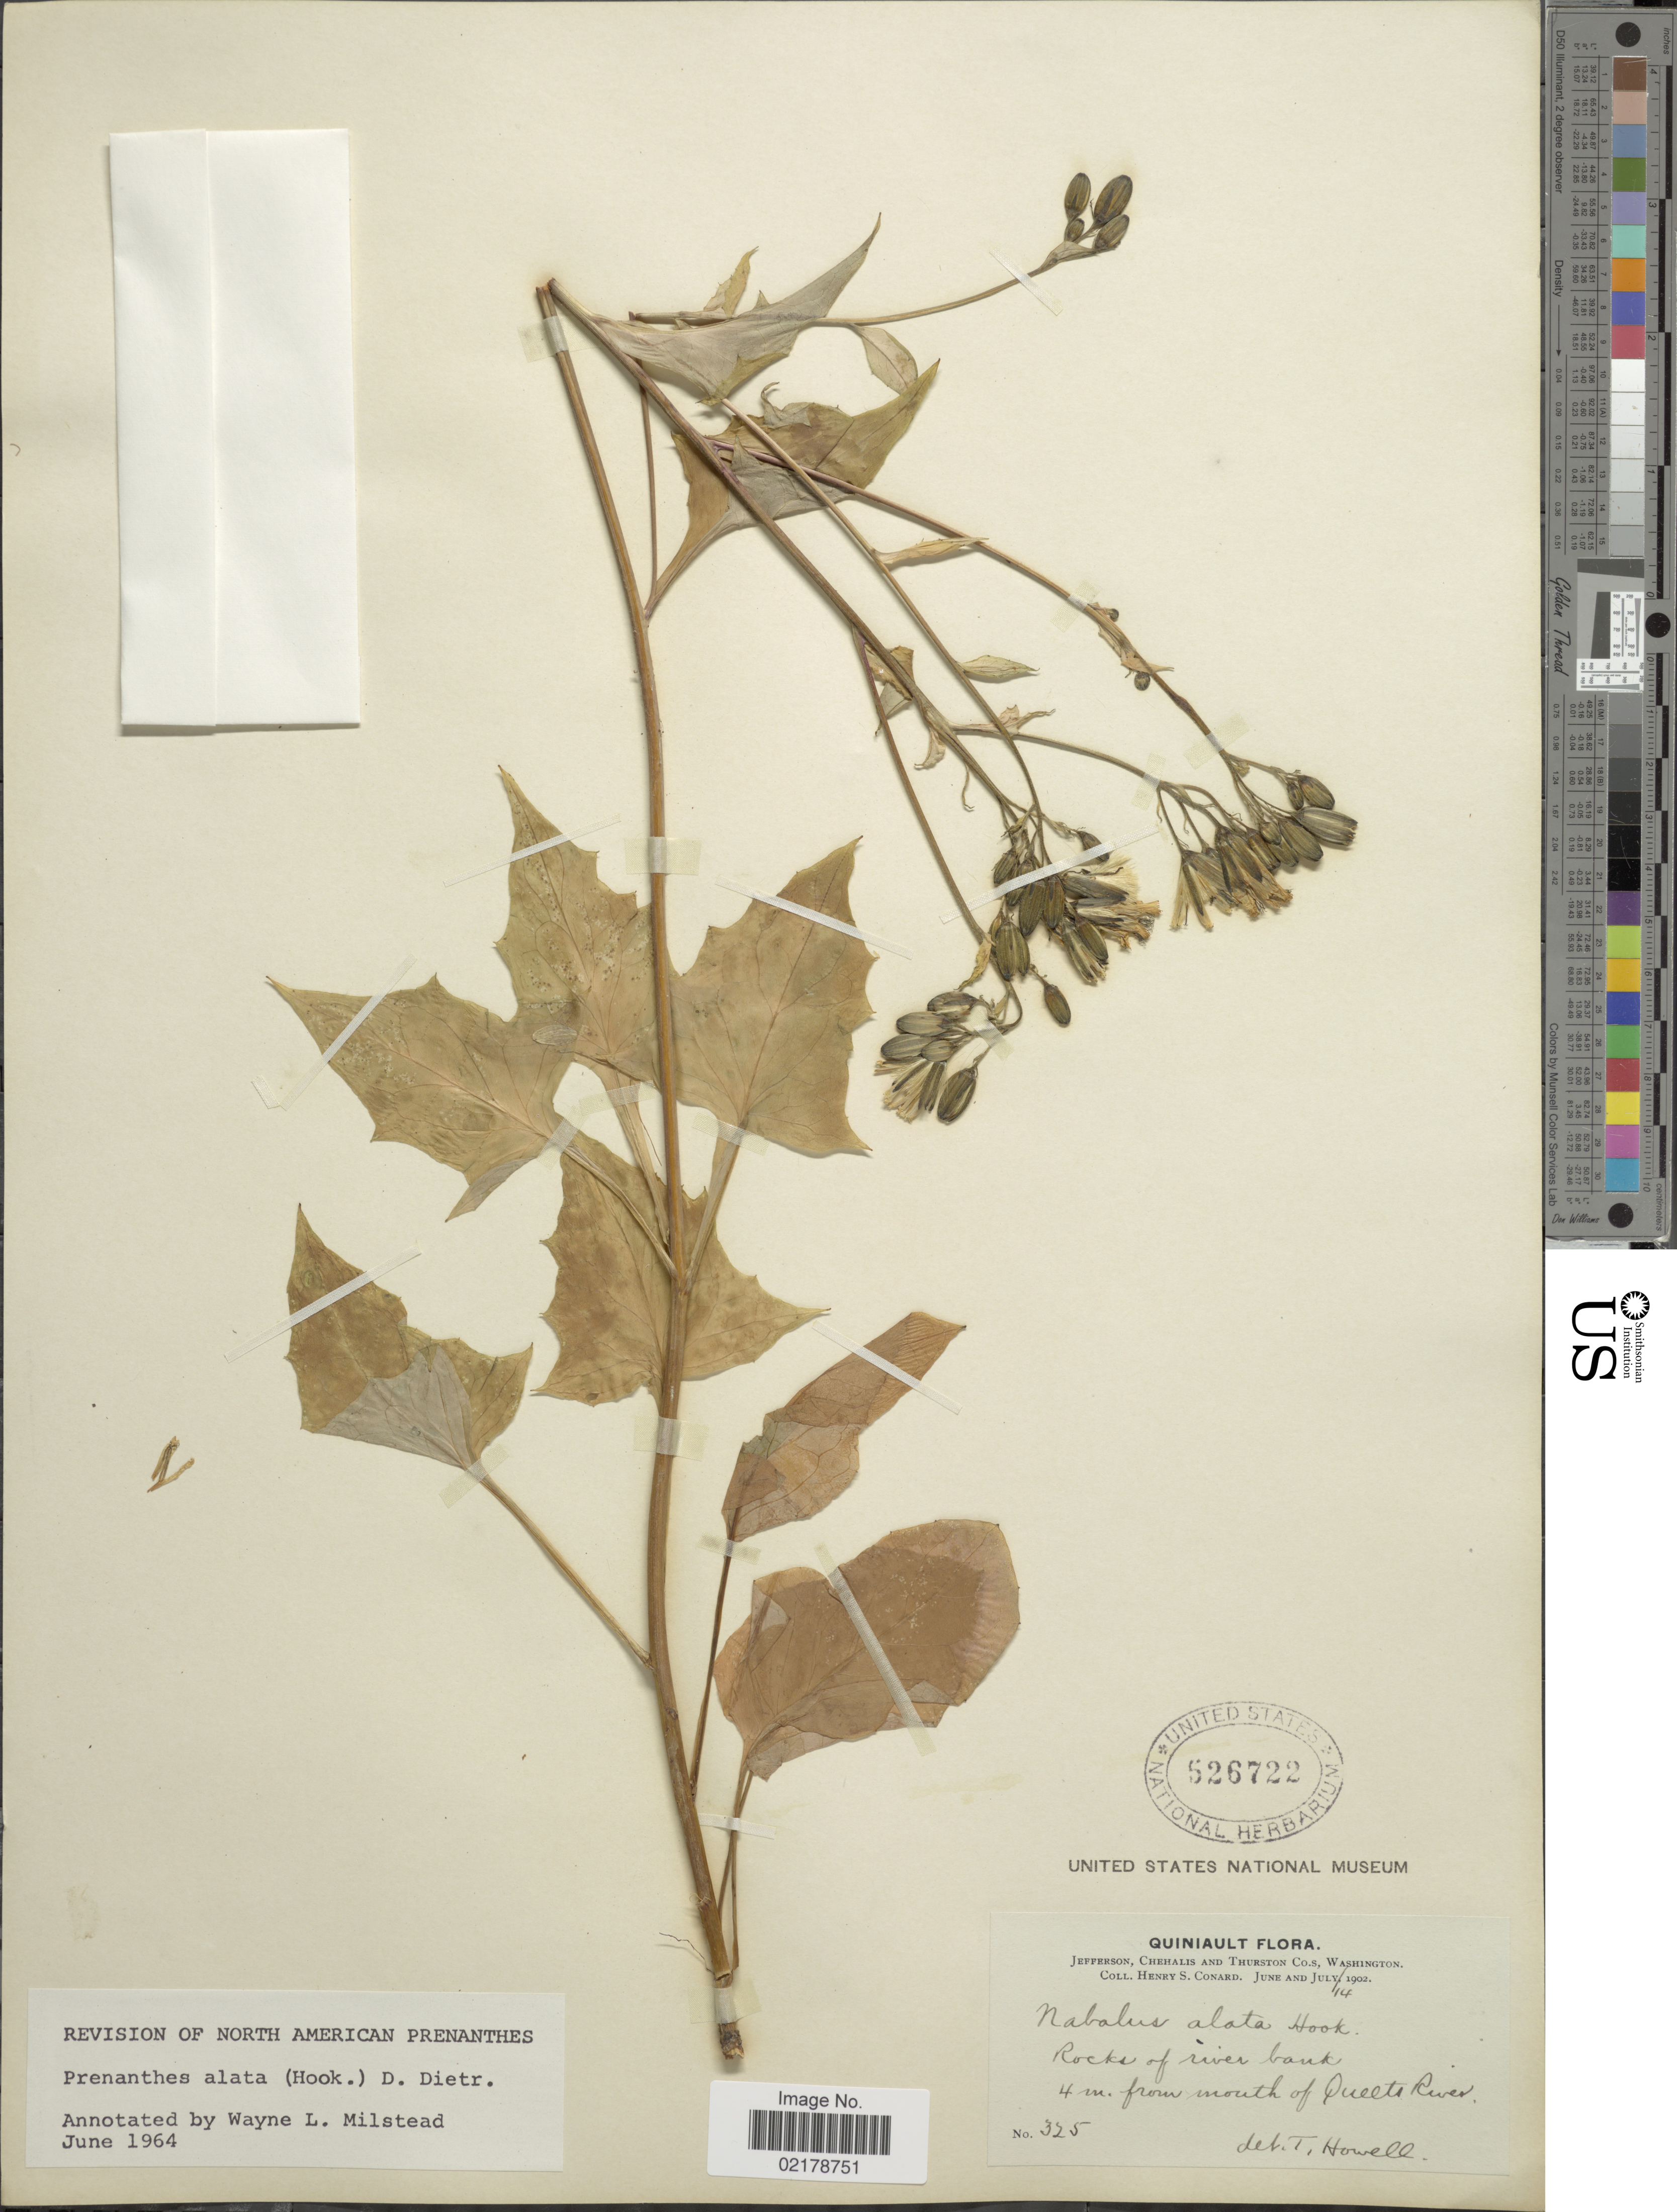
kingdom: Plantae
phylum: Tracheophyta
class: Magnoliopsida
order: Asterales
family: Asteraceae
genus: Nabalus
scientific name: Nabalus alatus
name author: Hook.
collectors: H. S. Conard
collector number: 325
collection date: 1902-07-14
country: United States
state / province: Washington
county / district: Thurston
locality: Quiniault. Jefferson, Chehalis and Thurston Co.s, Washington. Rocks of river bank 4 m. from mouth of Queets River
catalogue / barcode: US 526722